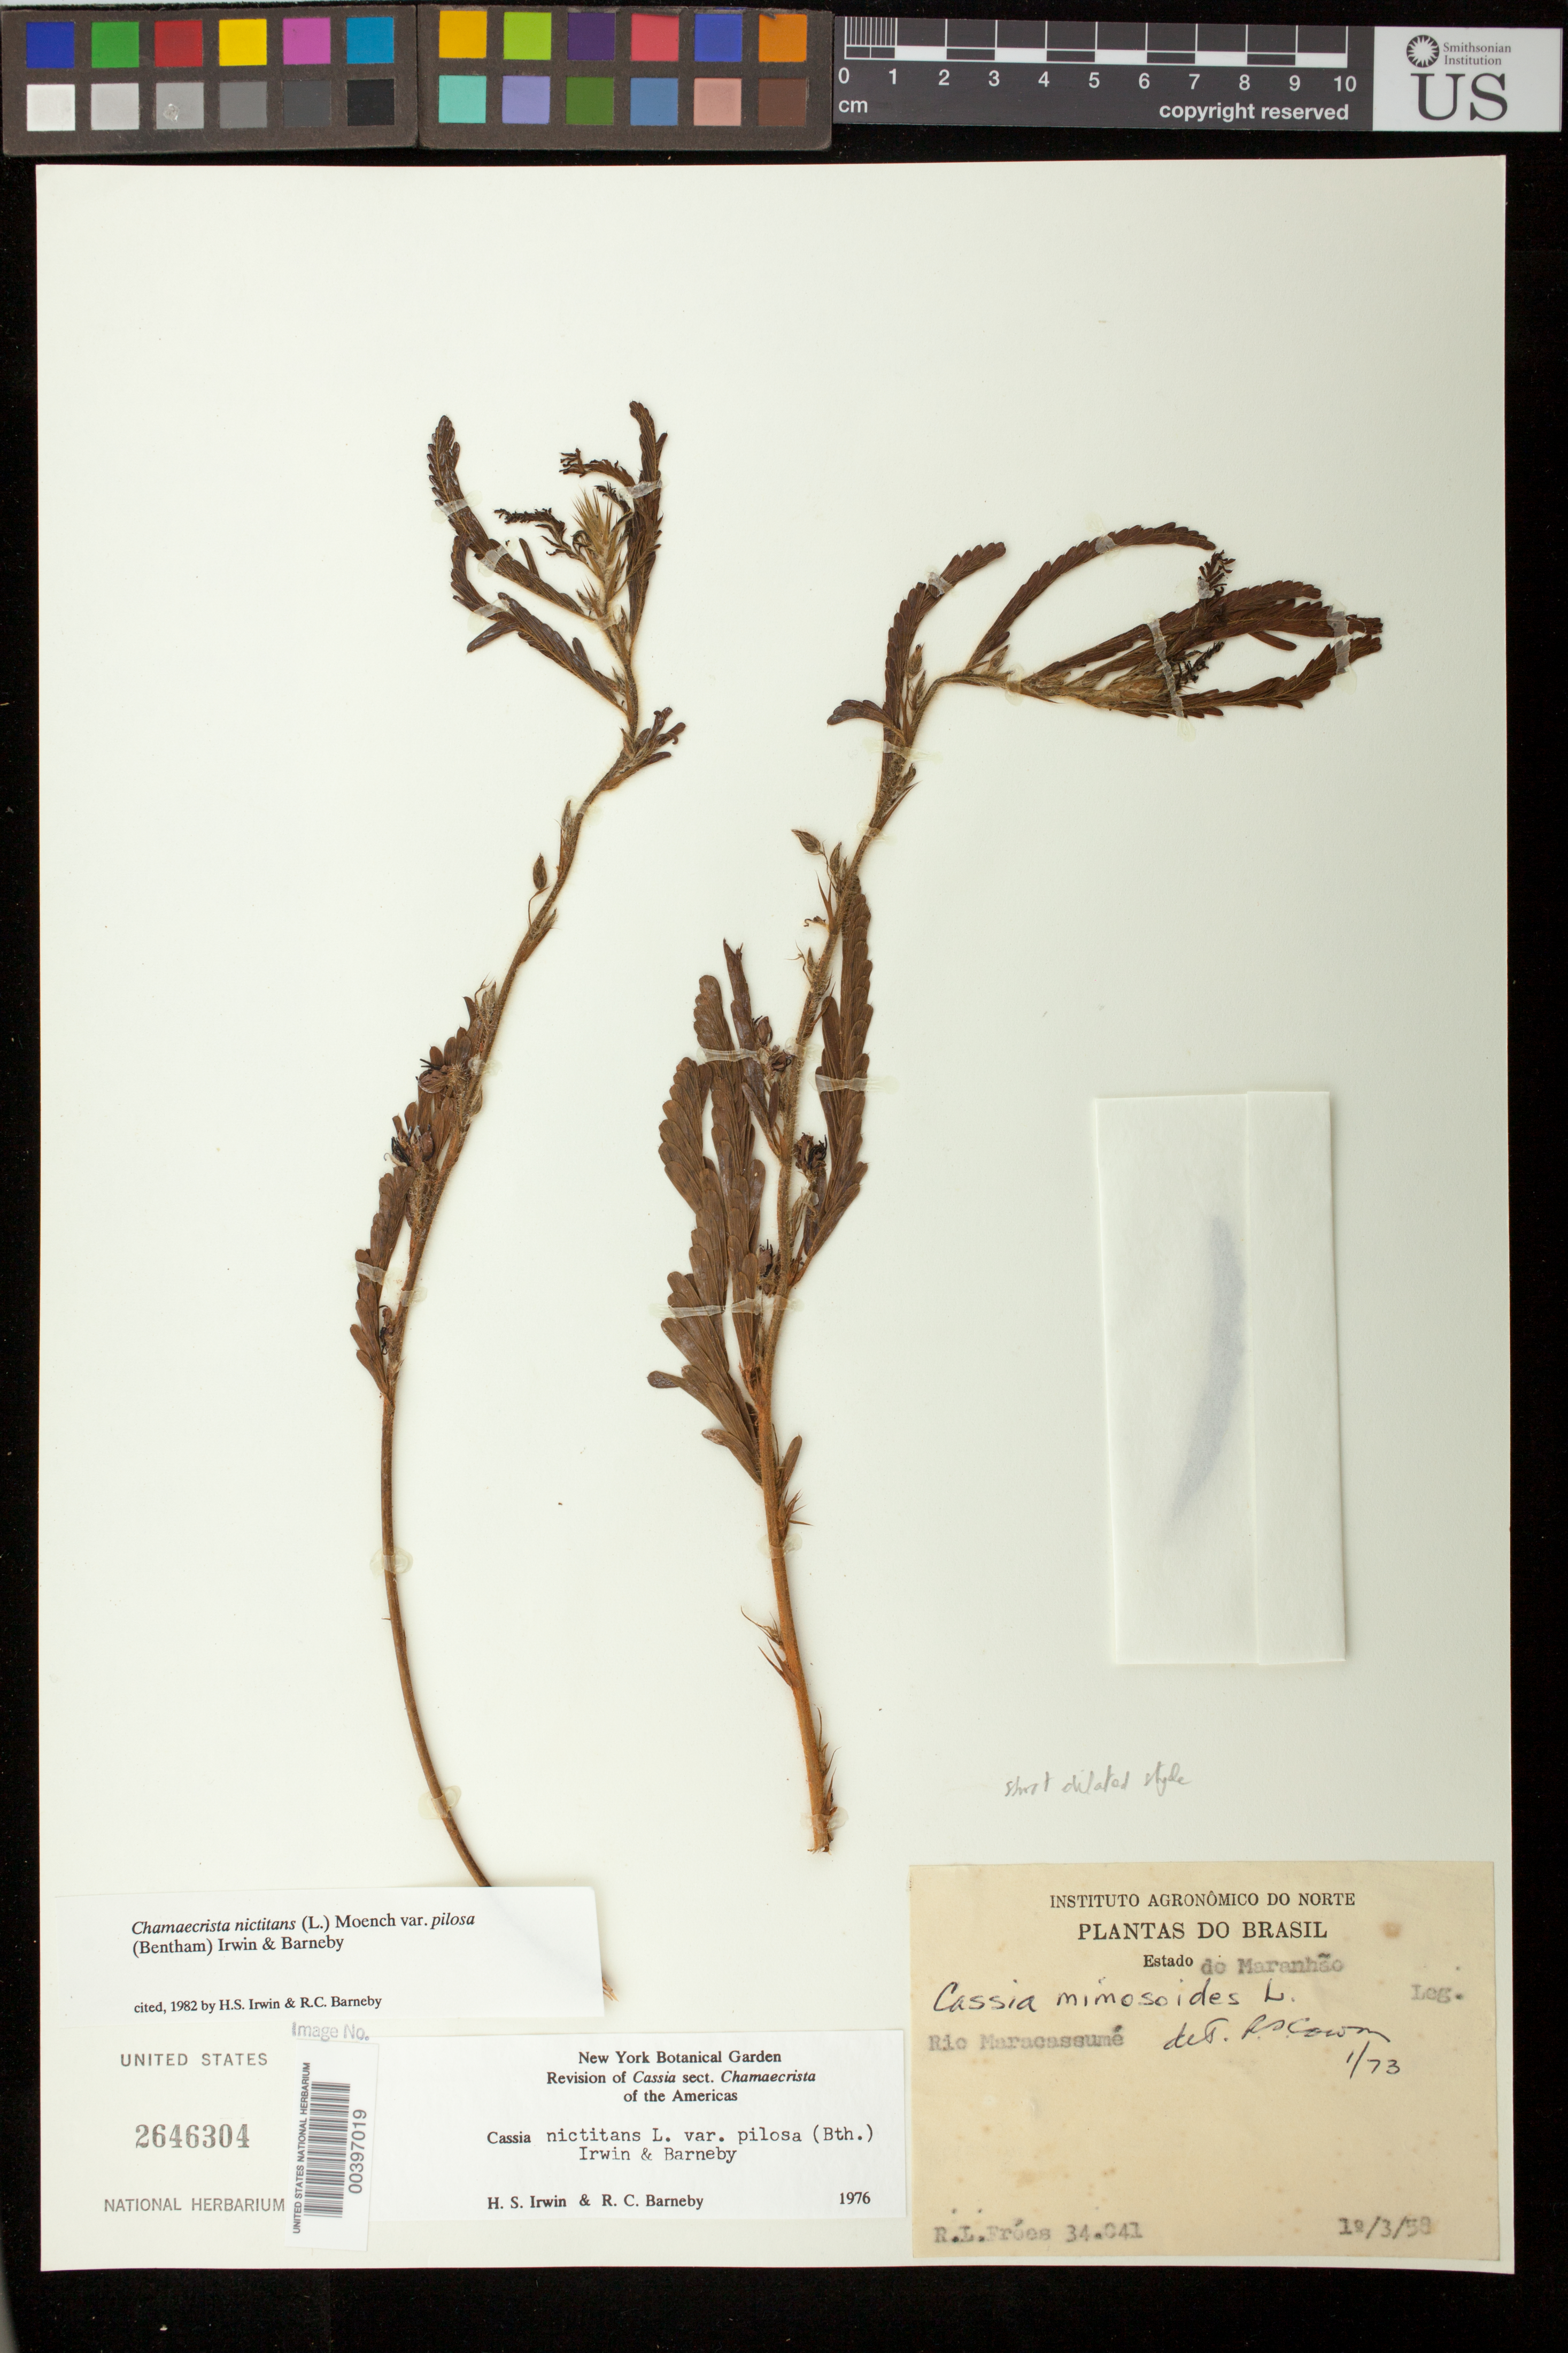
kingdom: Plantae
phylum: Tracheophyta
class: Magnoliopsida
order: Fabales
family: Fabaceae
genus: Chamaecrista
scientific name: Chamaecrista nictitans var. pilosa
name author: (Benth.) H.S. Irwin & Barneby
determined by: Irwin, Howard S.; Barneby, R. C.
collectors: R. L. Fróes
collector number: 34041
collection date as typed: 10 Mar 1958 to 03 Oct 1958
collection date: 1958-03-10/1958-10-03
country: Brazil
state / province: Maranhão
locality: Rio Maracassume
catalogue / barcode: US 2646304